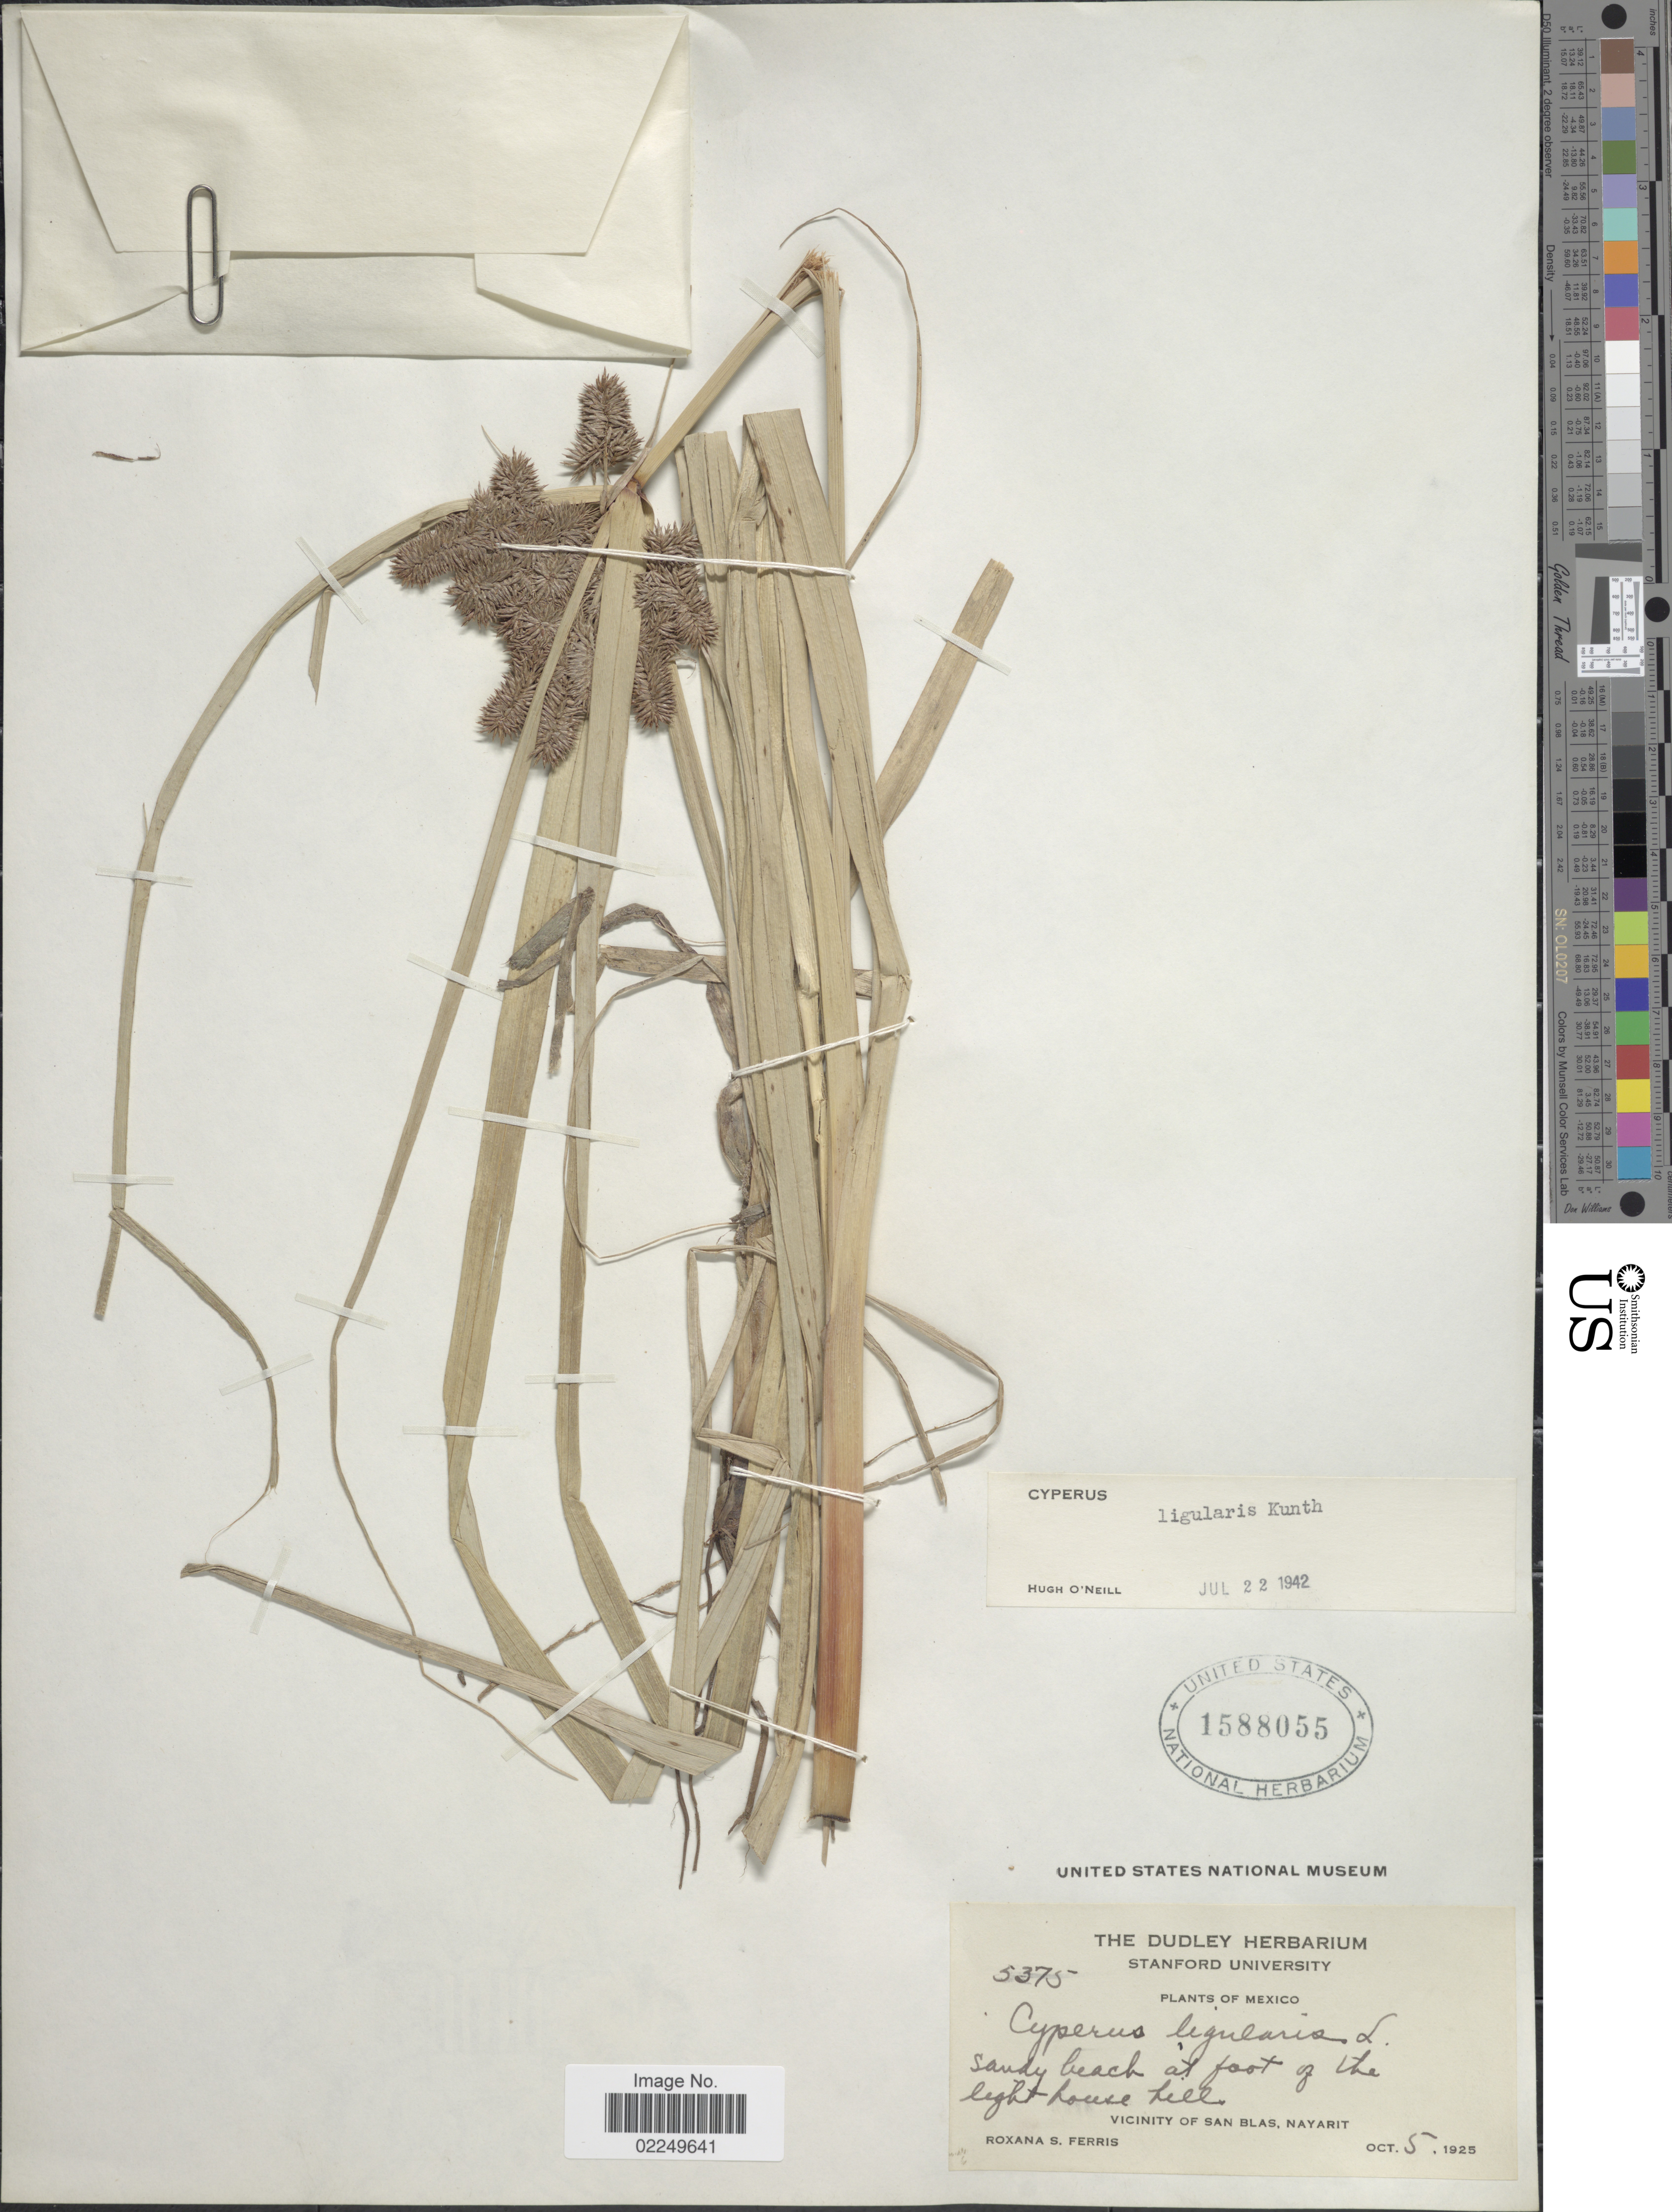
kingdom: Plantae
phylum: Tracheophyta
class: Liliopsida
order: Poales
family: Cyperaceae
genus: Cyperus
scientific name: Cyperus ligularis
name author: L.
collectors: R. S. Ferris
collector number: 5375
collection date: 1925-10-05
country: Mexico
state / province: Nayarit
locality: Vicinity of San Blas, Nayarit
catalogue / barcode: US 1588055